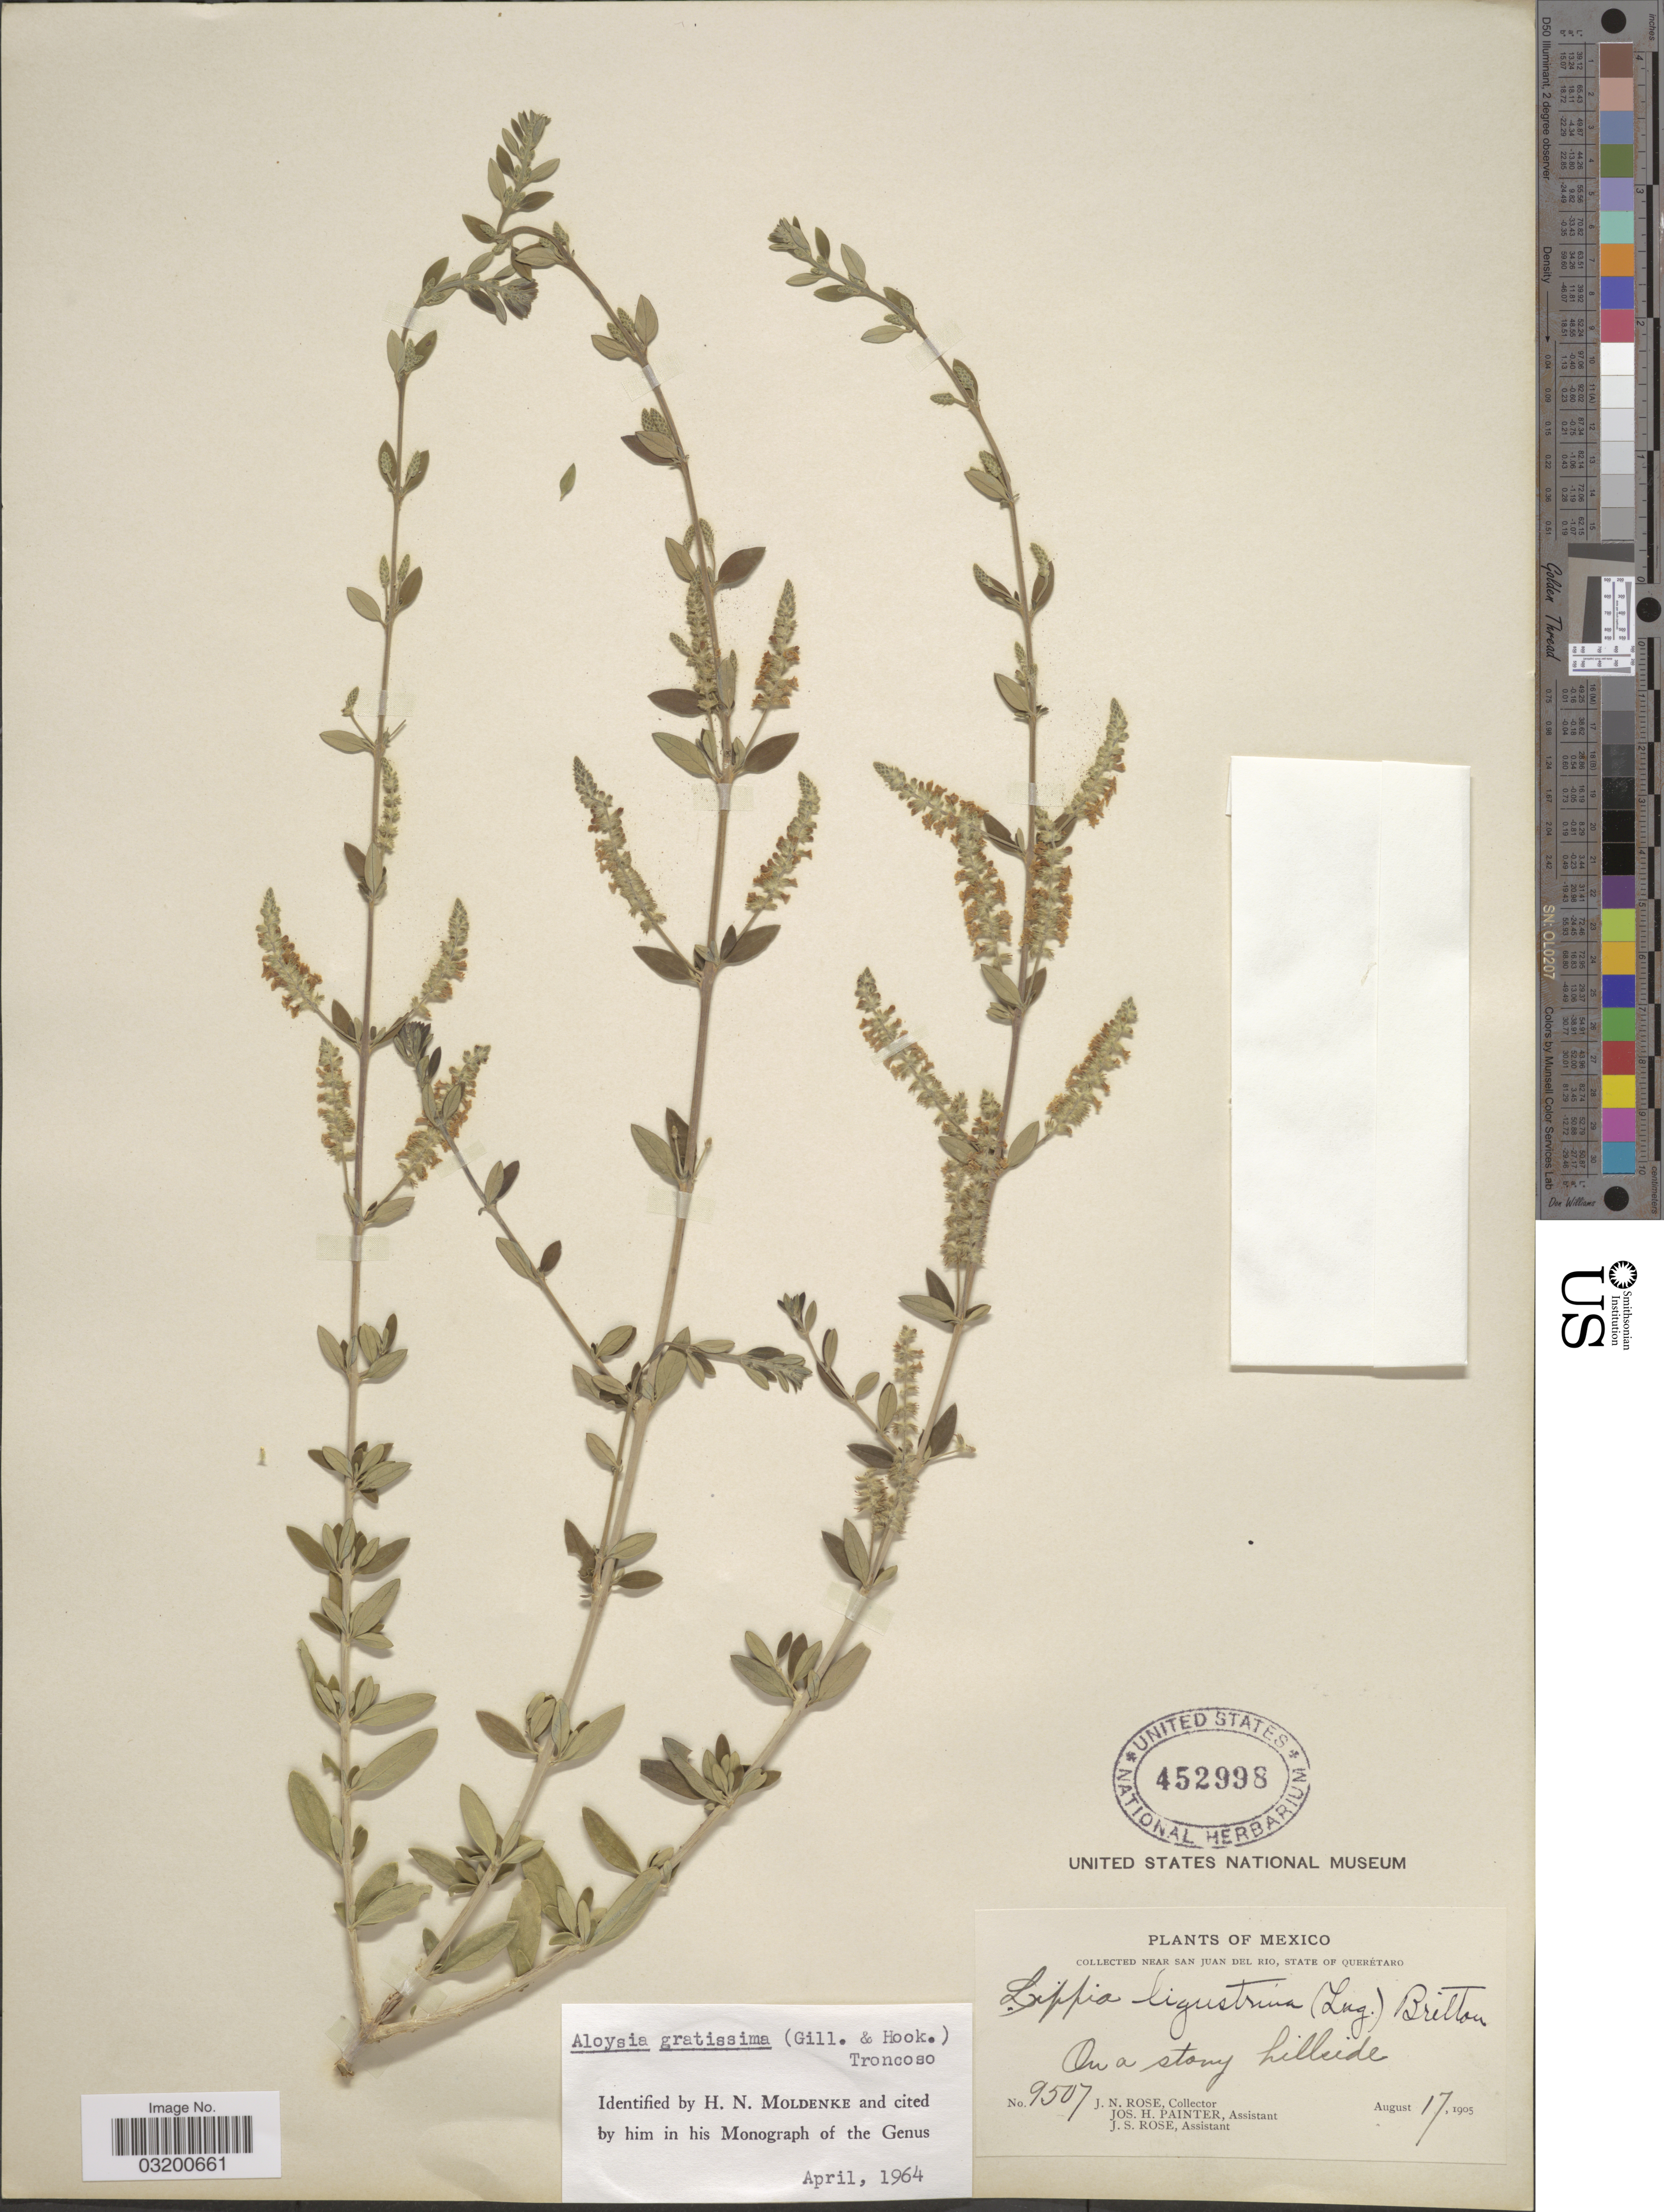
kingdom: Plantae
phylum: Tracheophyta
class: Magnoliopsida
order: Lamiales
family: Verbenaceae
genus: Aloysia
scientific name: Aloysia gratissima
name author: (Gillies & Hook.) Tronc.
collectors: J. N. Rose, J. H. Painter & J. S. Rose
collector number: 9507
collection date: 1905-08-17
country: Mexico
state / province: Querétaro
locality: Near San Juan Del Rio. On a stony hillside.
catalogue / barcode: US 452998